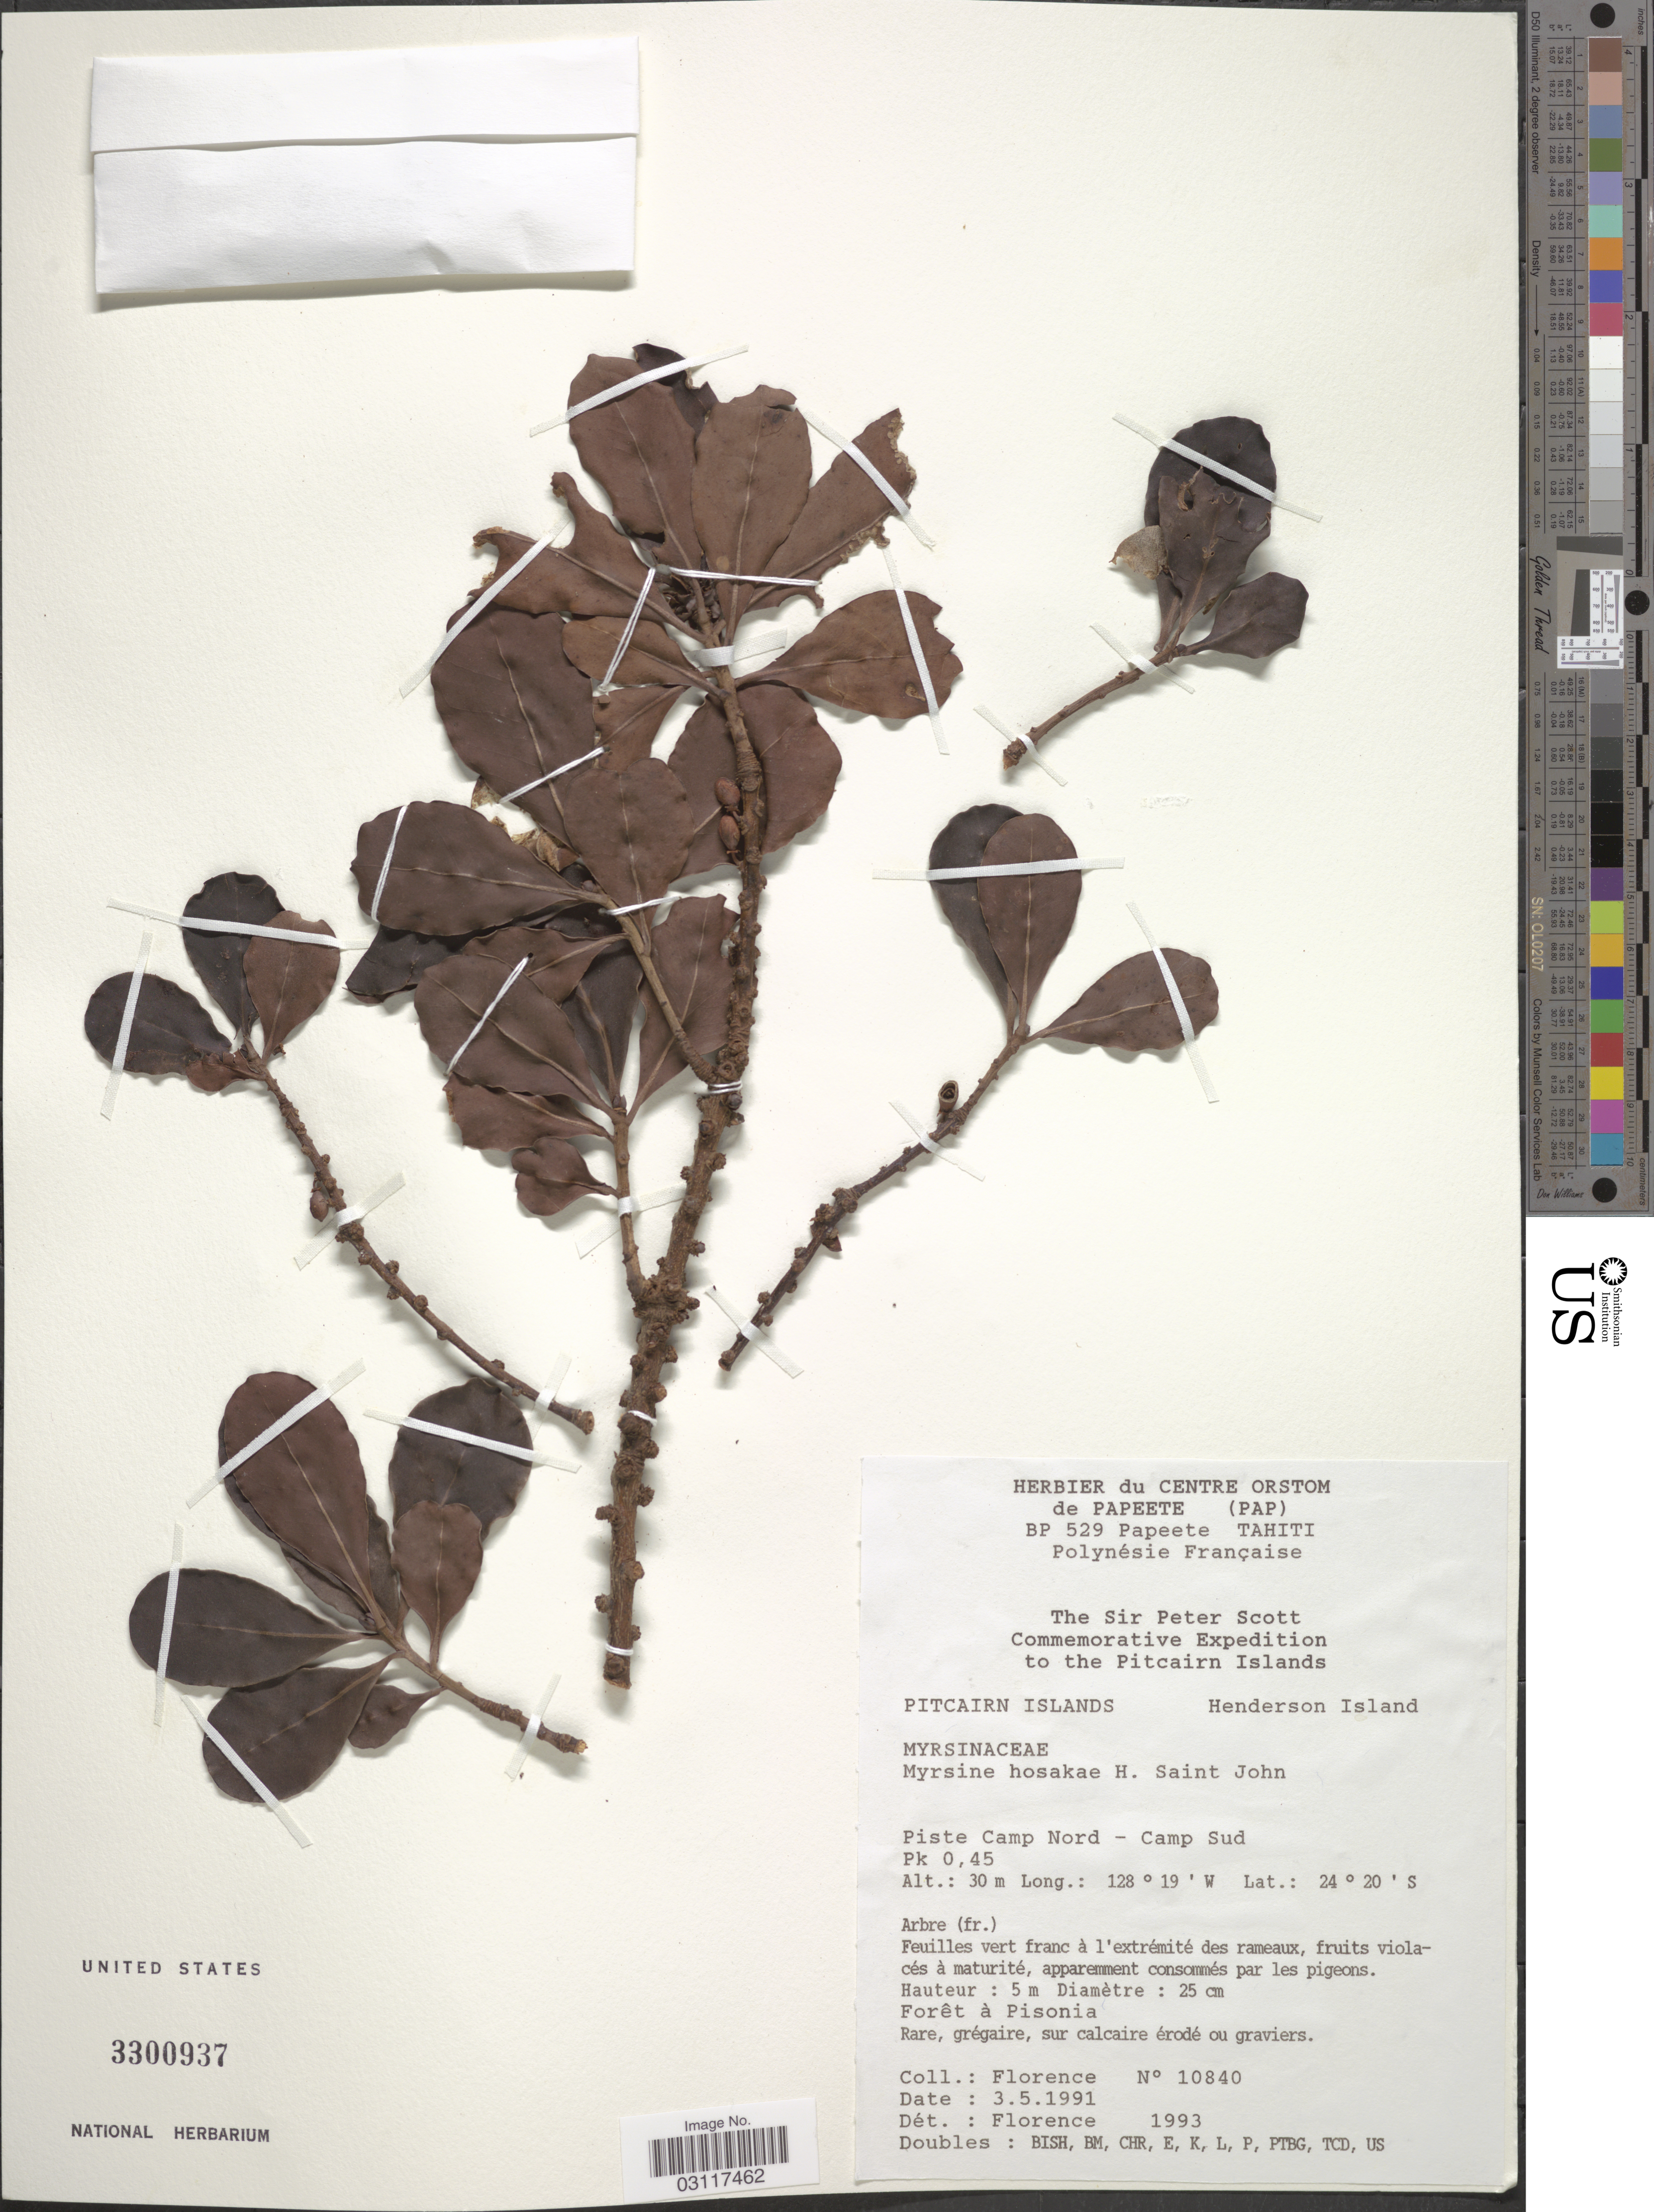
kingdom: Plantae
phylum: Tracheophyta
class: Magnoliopsida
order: Ericales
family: Primulaceae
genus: Myrsine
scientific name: Myrsine hosakae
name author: H. St. John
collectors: -. Florence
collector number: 10840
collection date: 1991-03-02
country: Pitcairn Islands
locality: Pitcairn Islands, Henderson Island, Piste Camp Nord - Camp Sud, Pk 0,45.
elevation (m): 30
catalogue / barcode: US 3300937